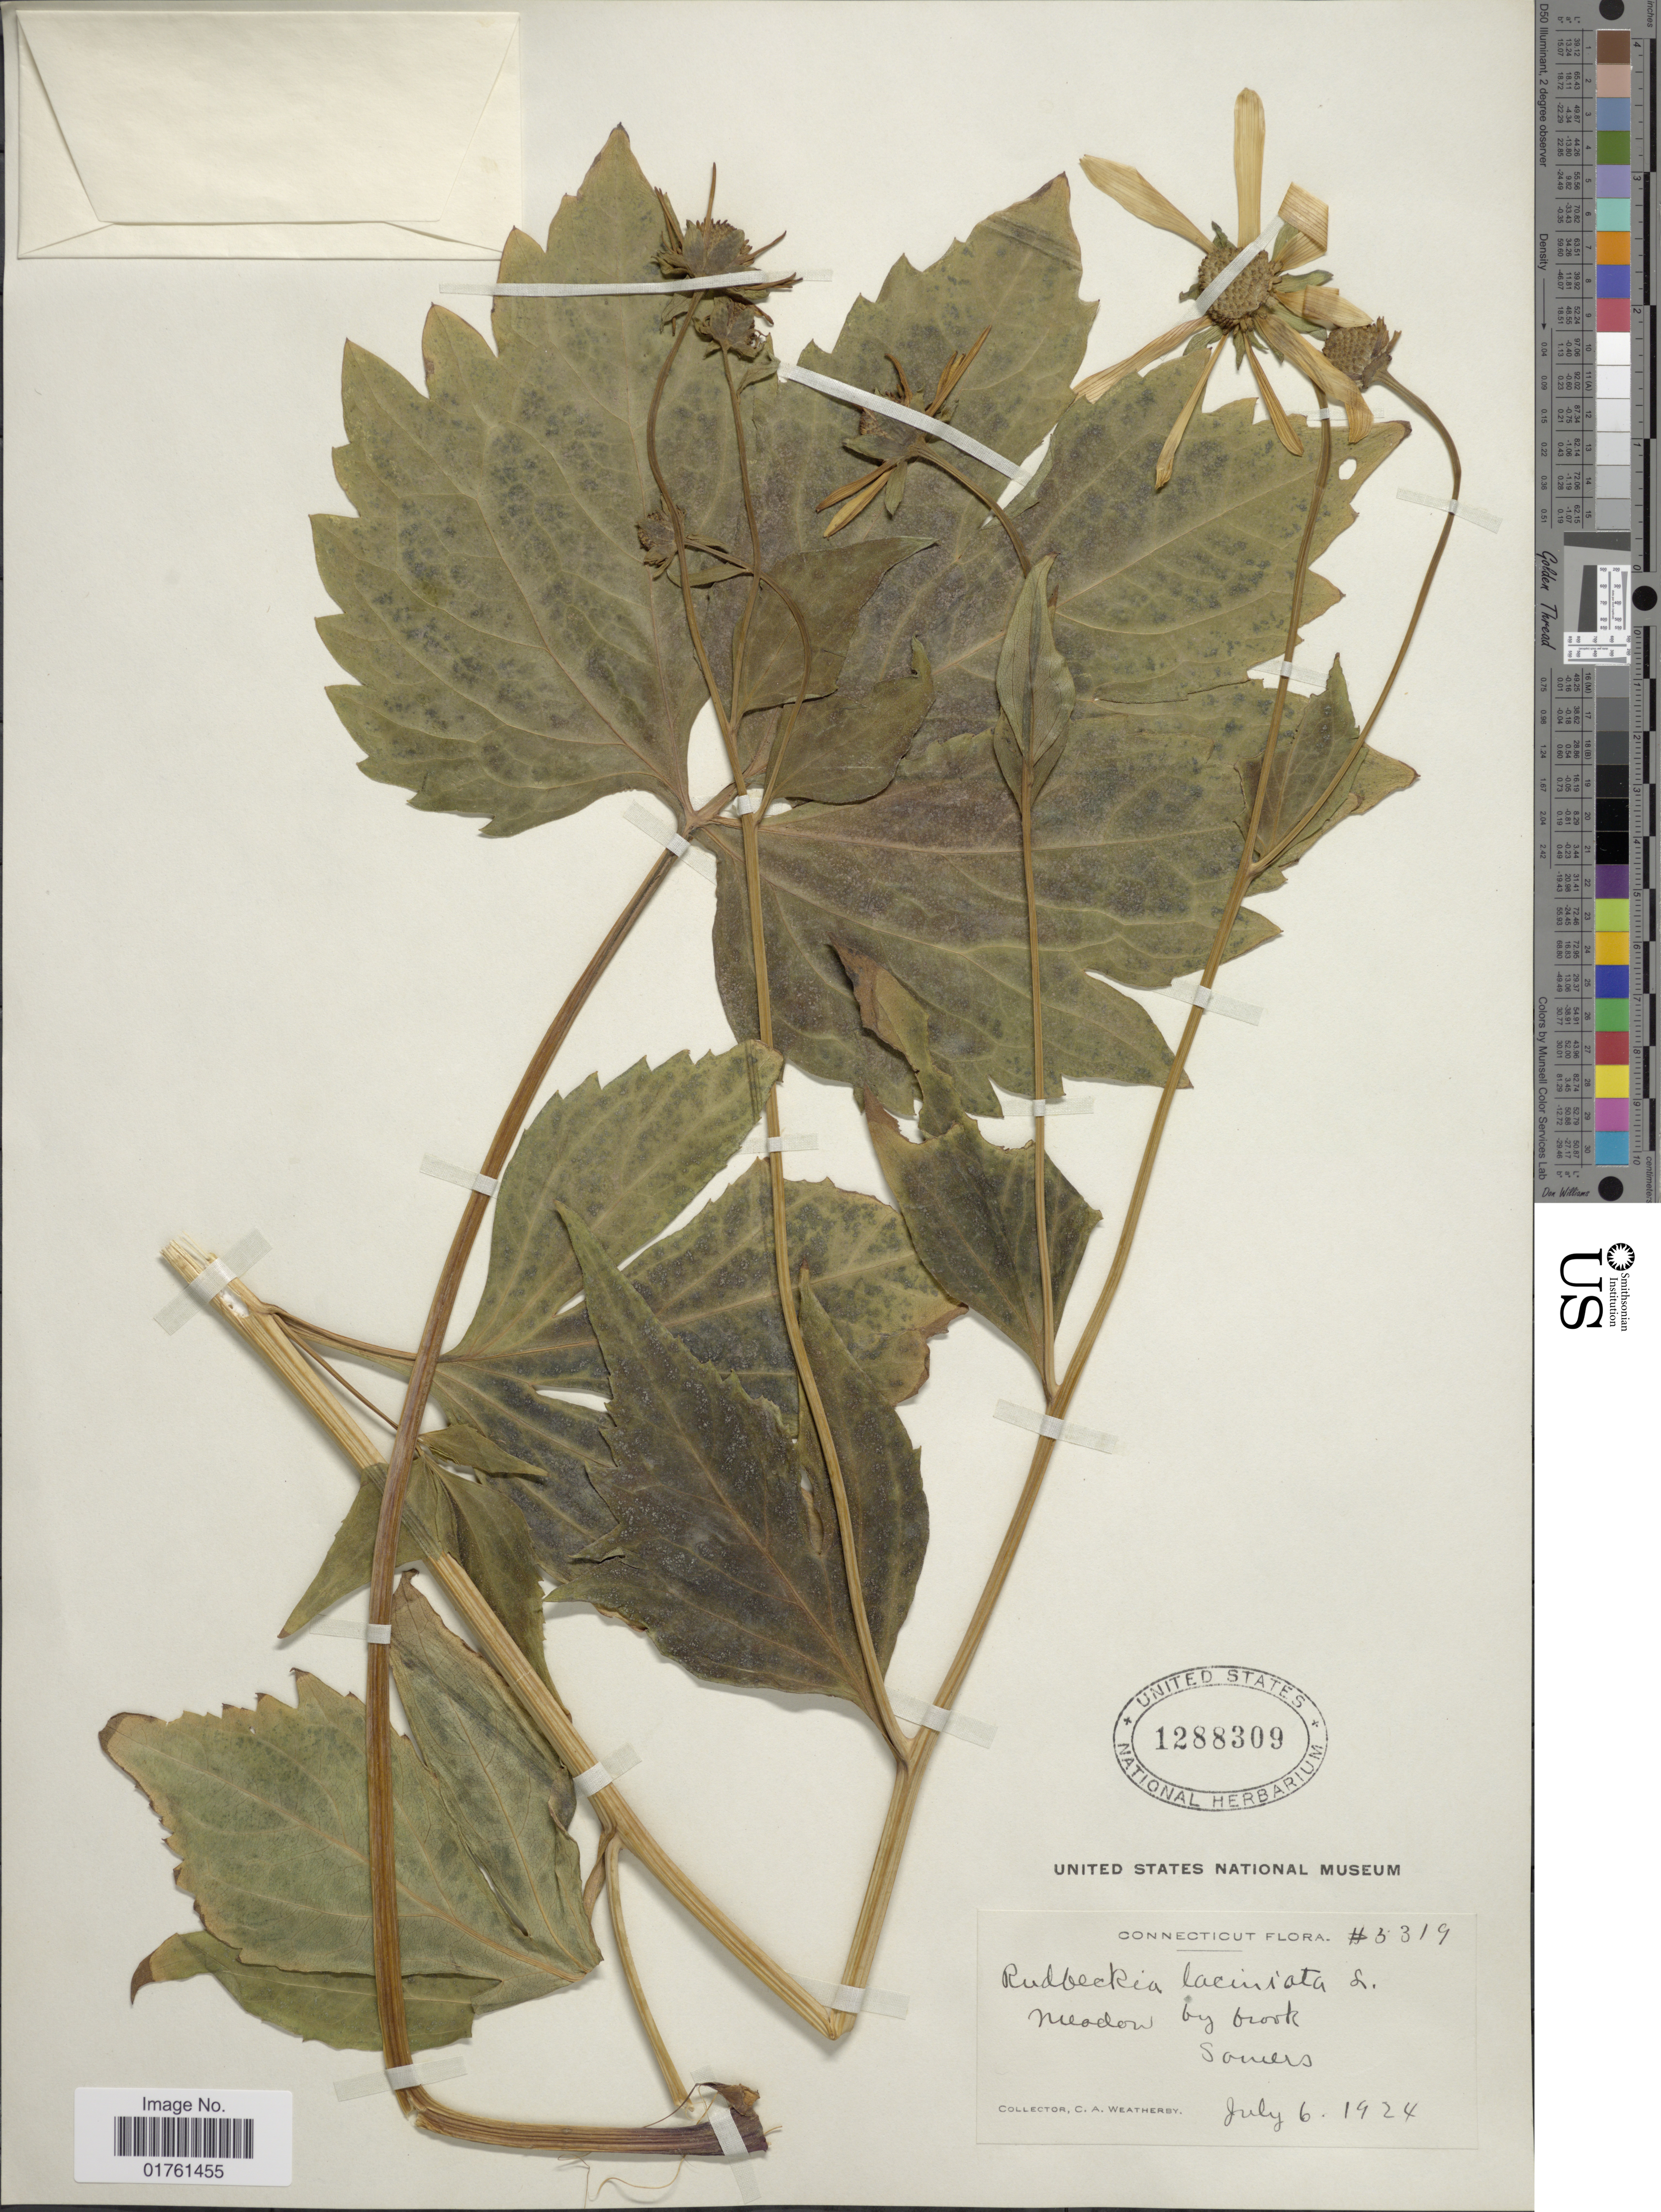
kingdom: Plantae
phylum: Tracheophyta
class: Magnoliopsida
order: Asterales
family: Asteraceae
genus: Rudbeckia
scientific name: Rudbeckia laciniata var. laciniata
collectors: C. A. Weatherby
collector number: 3319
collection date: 1924-07-06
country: United States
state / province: Connecticut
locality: Meadow by brook, Somers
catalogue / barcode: US 1288309